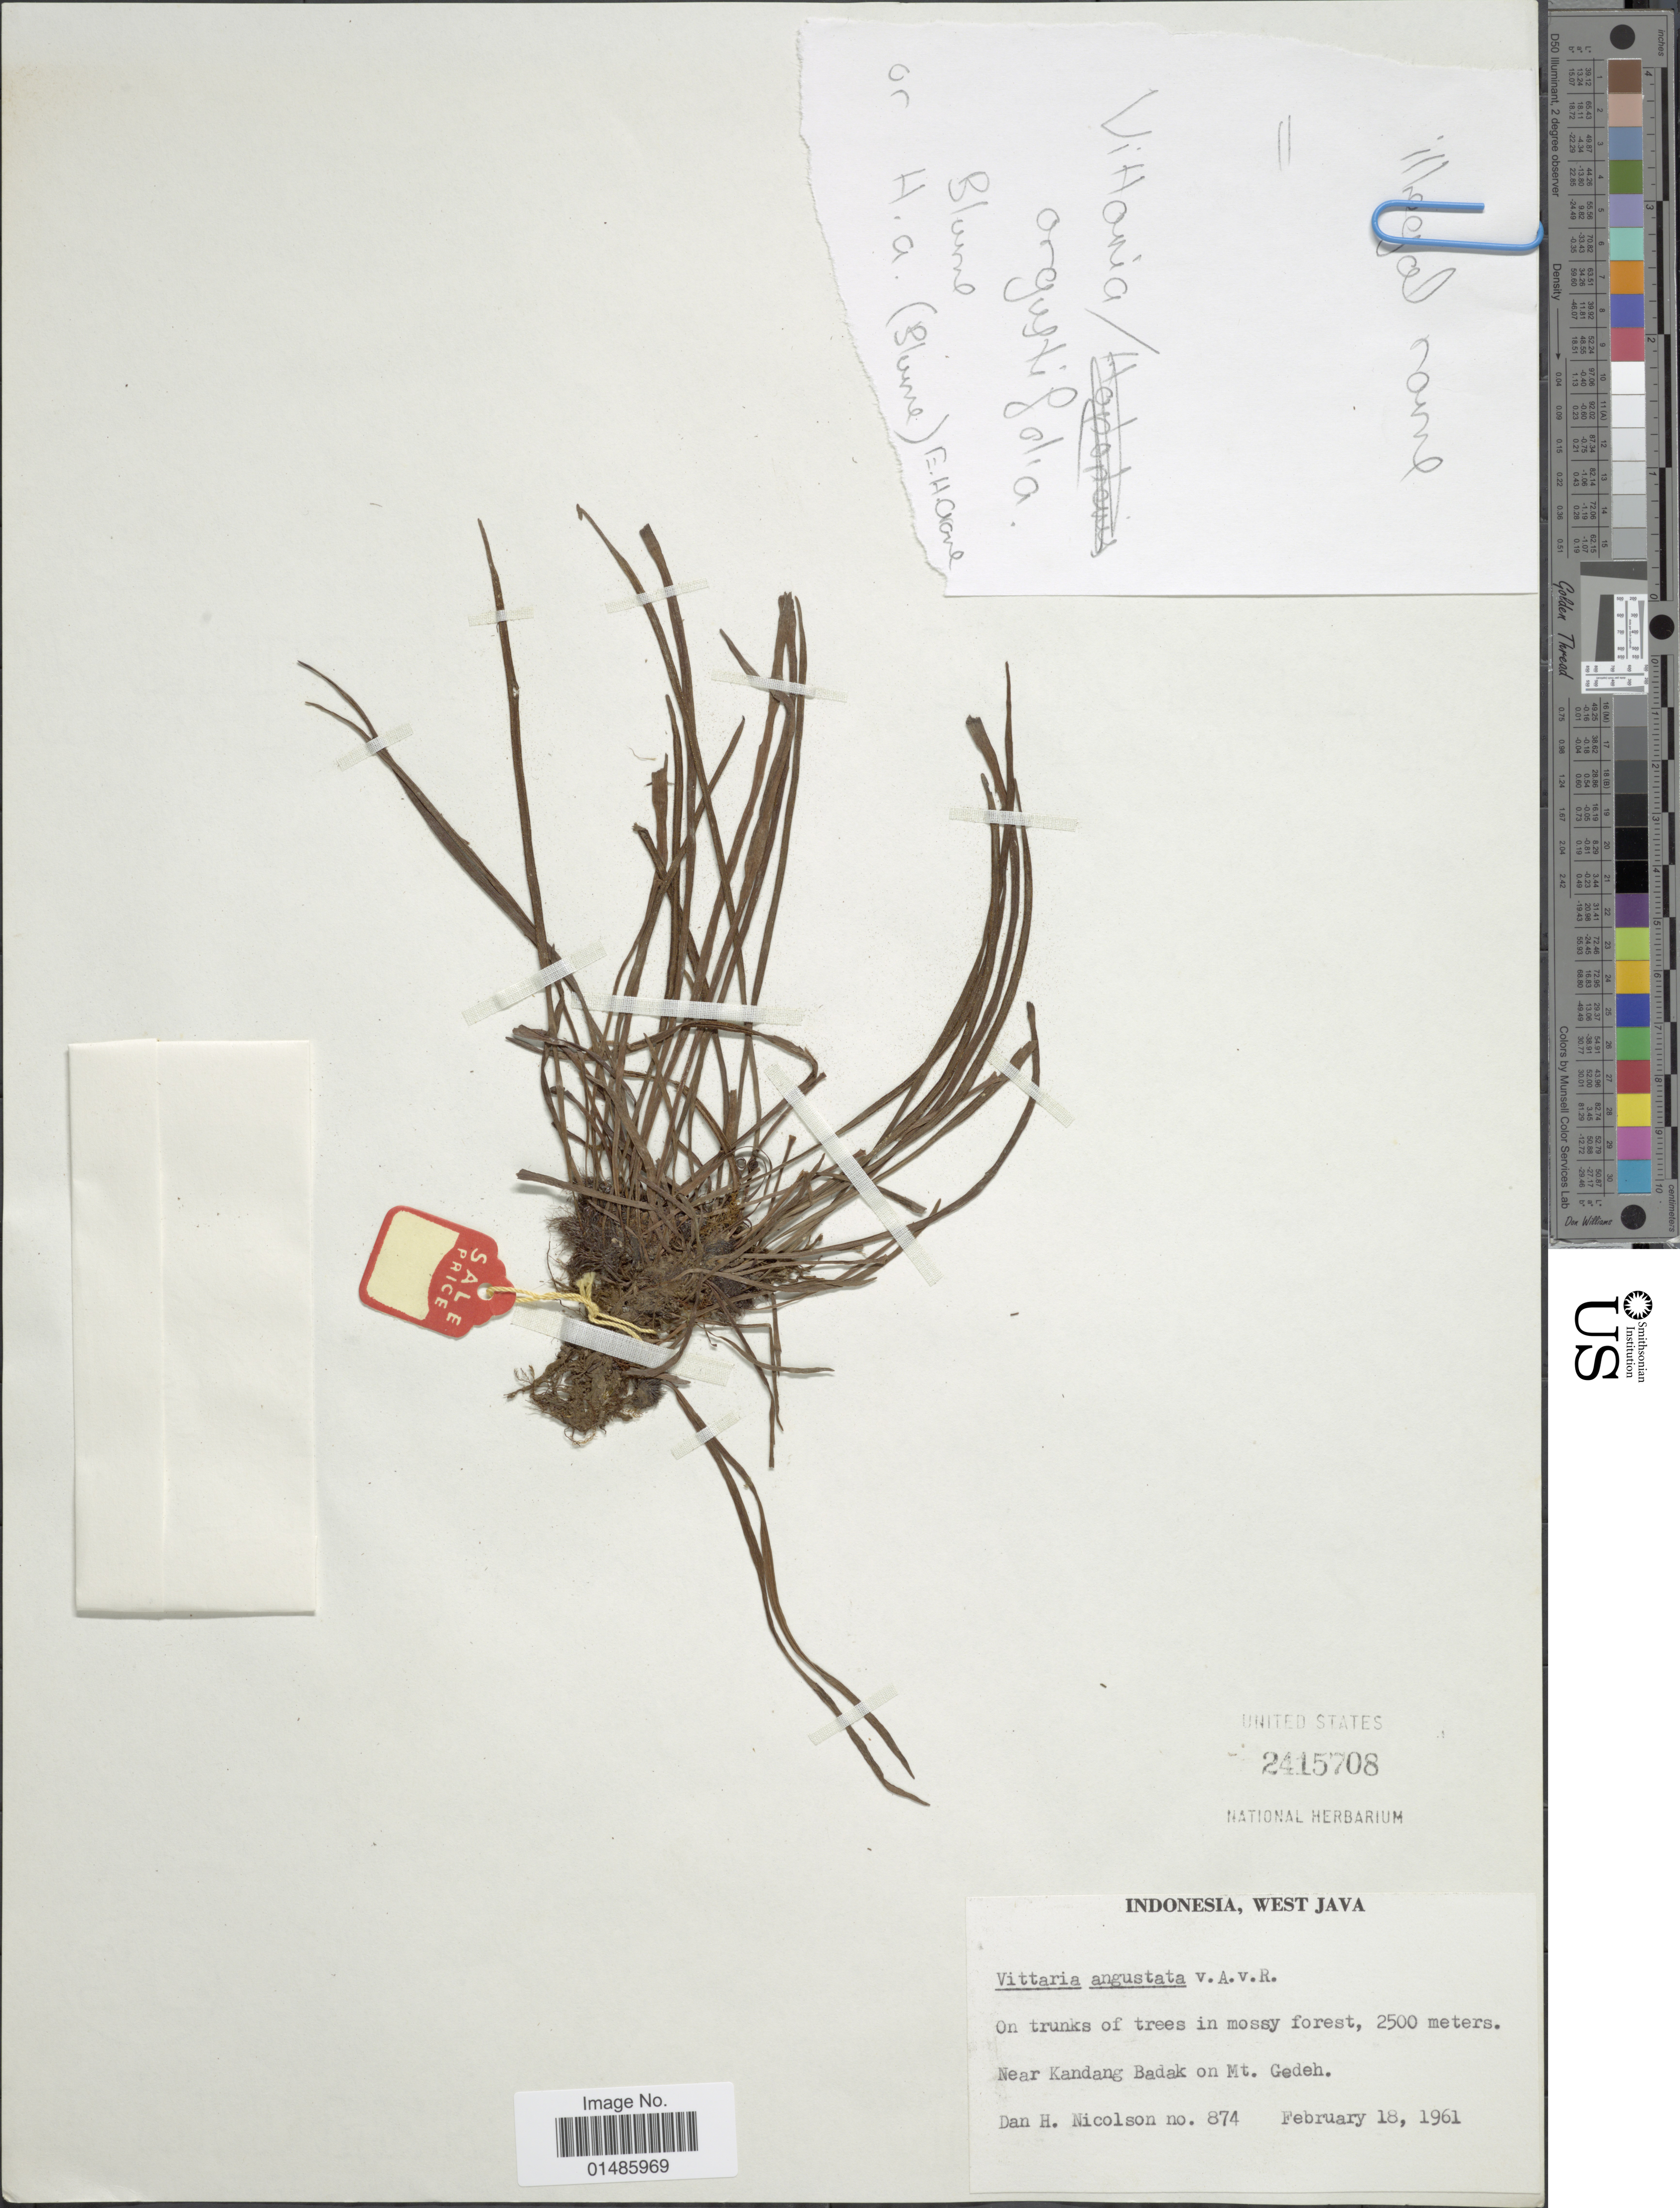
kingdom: Plantae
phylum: Tracheophyta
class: Polypodiopsida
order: Polypodiales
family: Pteridaceae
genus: Haplopteris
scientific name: Haplopteris angustifolia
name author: (Blume) E.H. Crane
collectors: D. H. Nicolson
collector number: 874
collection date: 1961-02-18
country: Indonesia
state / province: Java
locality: West Java. Near kandang Badak on Mt. Gedeh.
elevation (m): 2500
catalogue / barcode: US 2415708